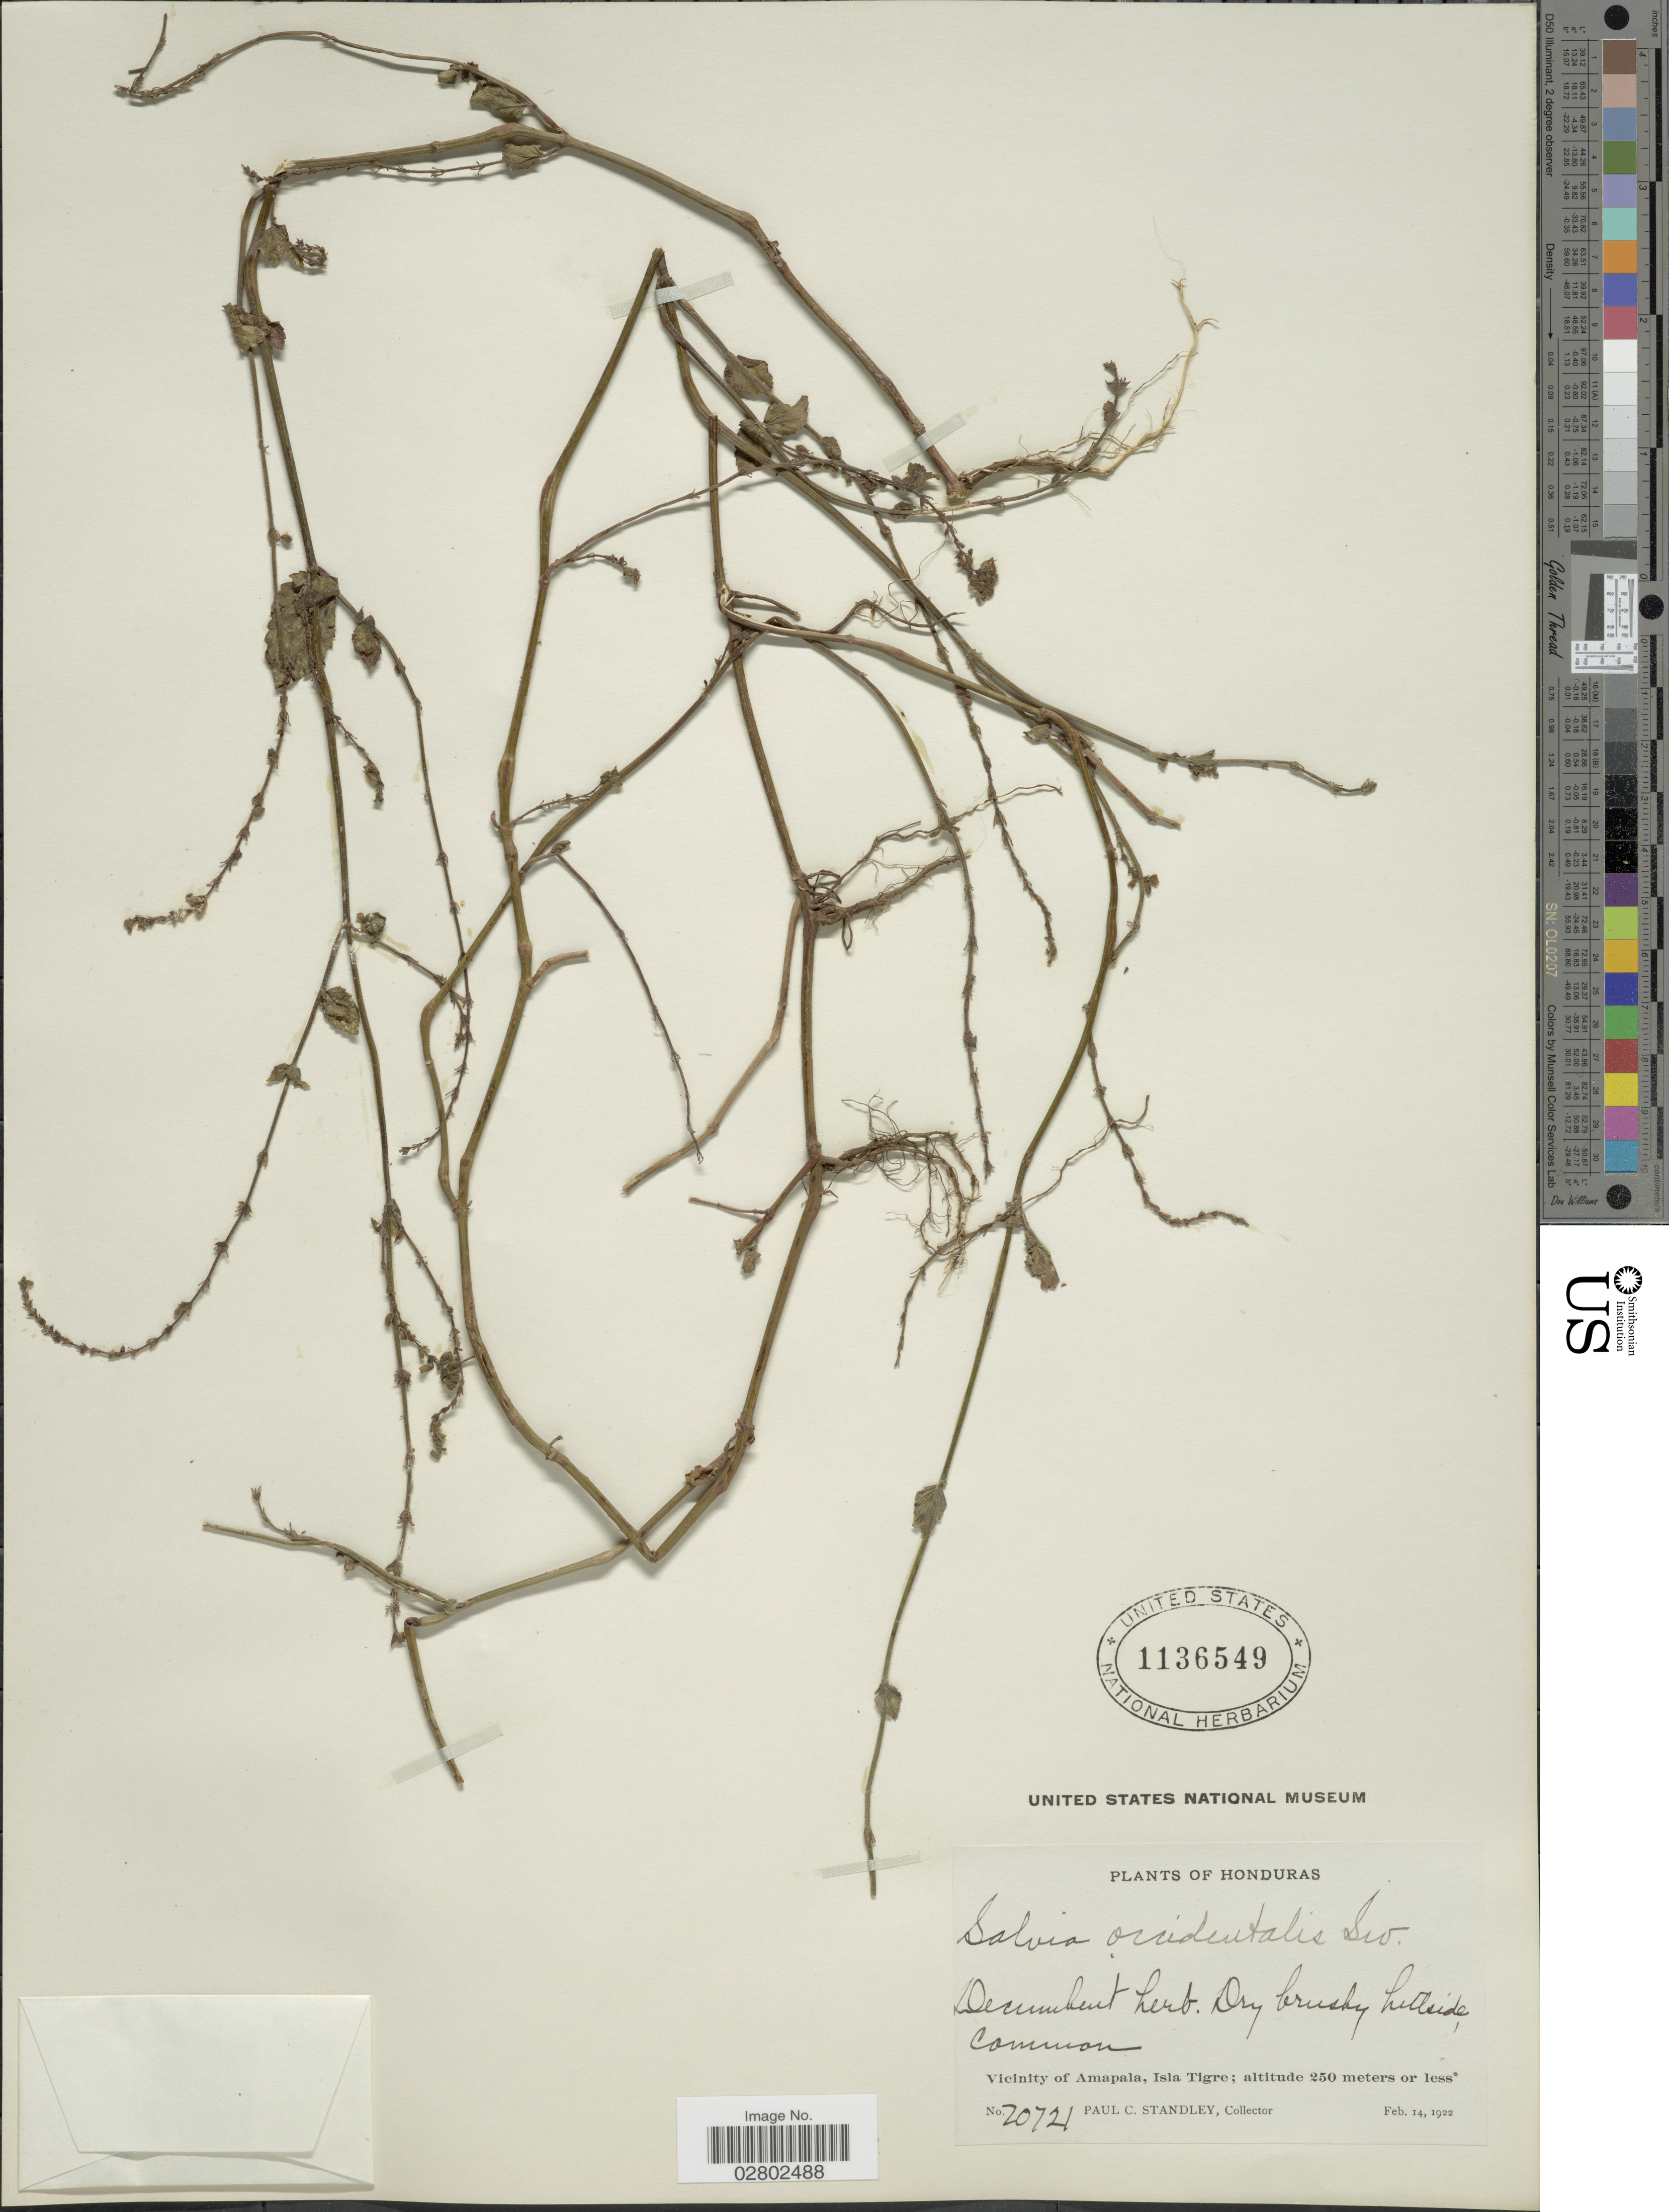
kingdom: Plantae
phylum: Tracheophyta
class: Magnoliopsida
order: Lamiales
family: Lamiaceae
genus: Salvia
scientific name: Salvia occidentalis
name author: Sw.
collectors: P. C. Standley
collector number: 20721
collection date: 1922-02-14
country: Honduras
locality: Vicinity of Amapala, Isla Tigre.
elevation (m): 250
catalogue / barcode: US 1136549